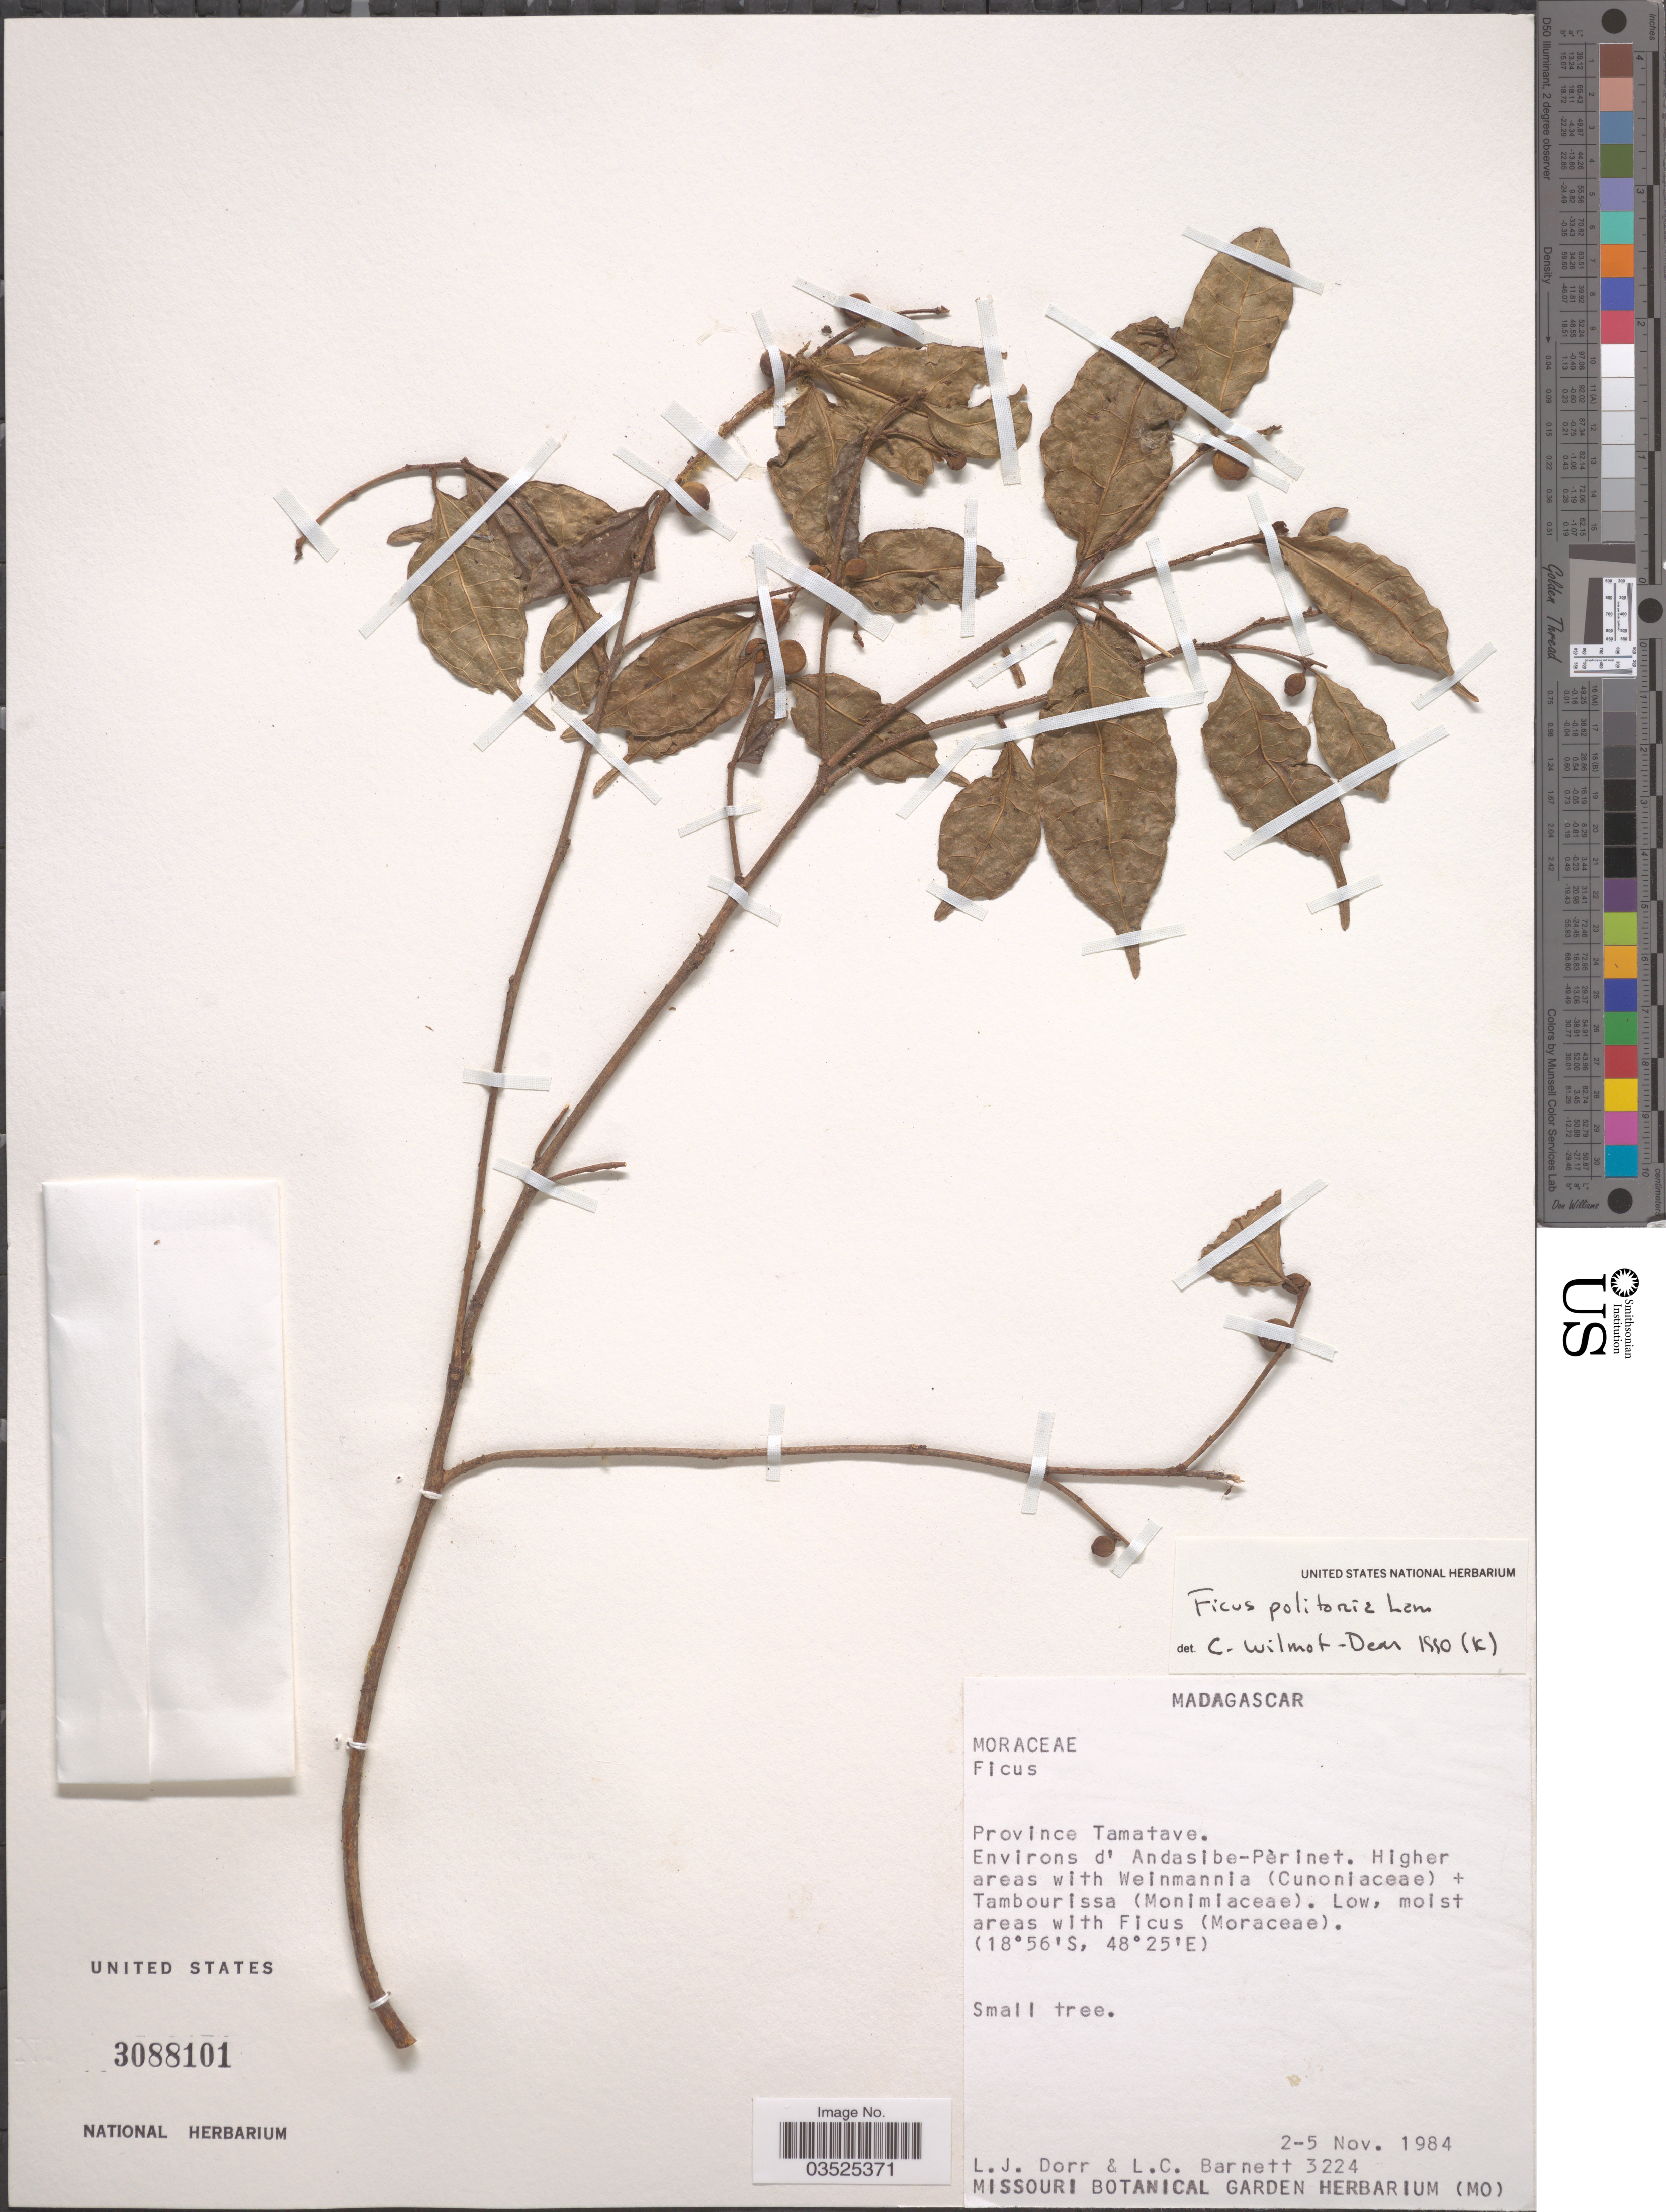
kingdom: Plantae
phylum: Tracheophyta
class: Magnoliopsida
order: Rosales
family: Moraceae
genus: Ficus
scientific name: Ficus politoria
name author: Lam.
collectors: L. J. Dorr & L. C. Barnett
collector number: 3224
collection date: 1984-11-02/1984-11-05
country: Madagascar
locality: Province de Tamatave. Environs d'Andasibe - Pèrinet.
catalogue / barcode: US 3088101